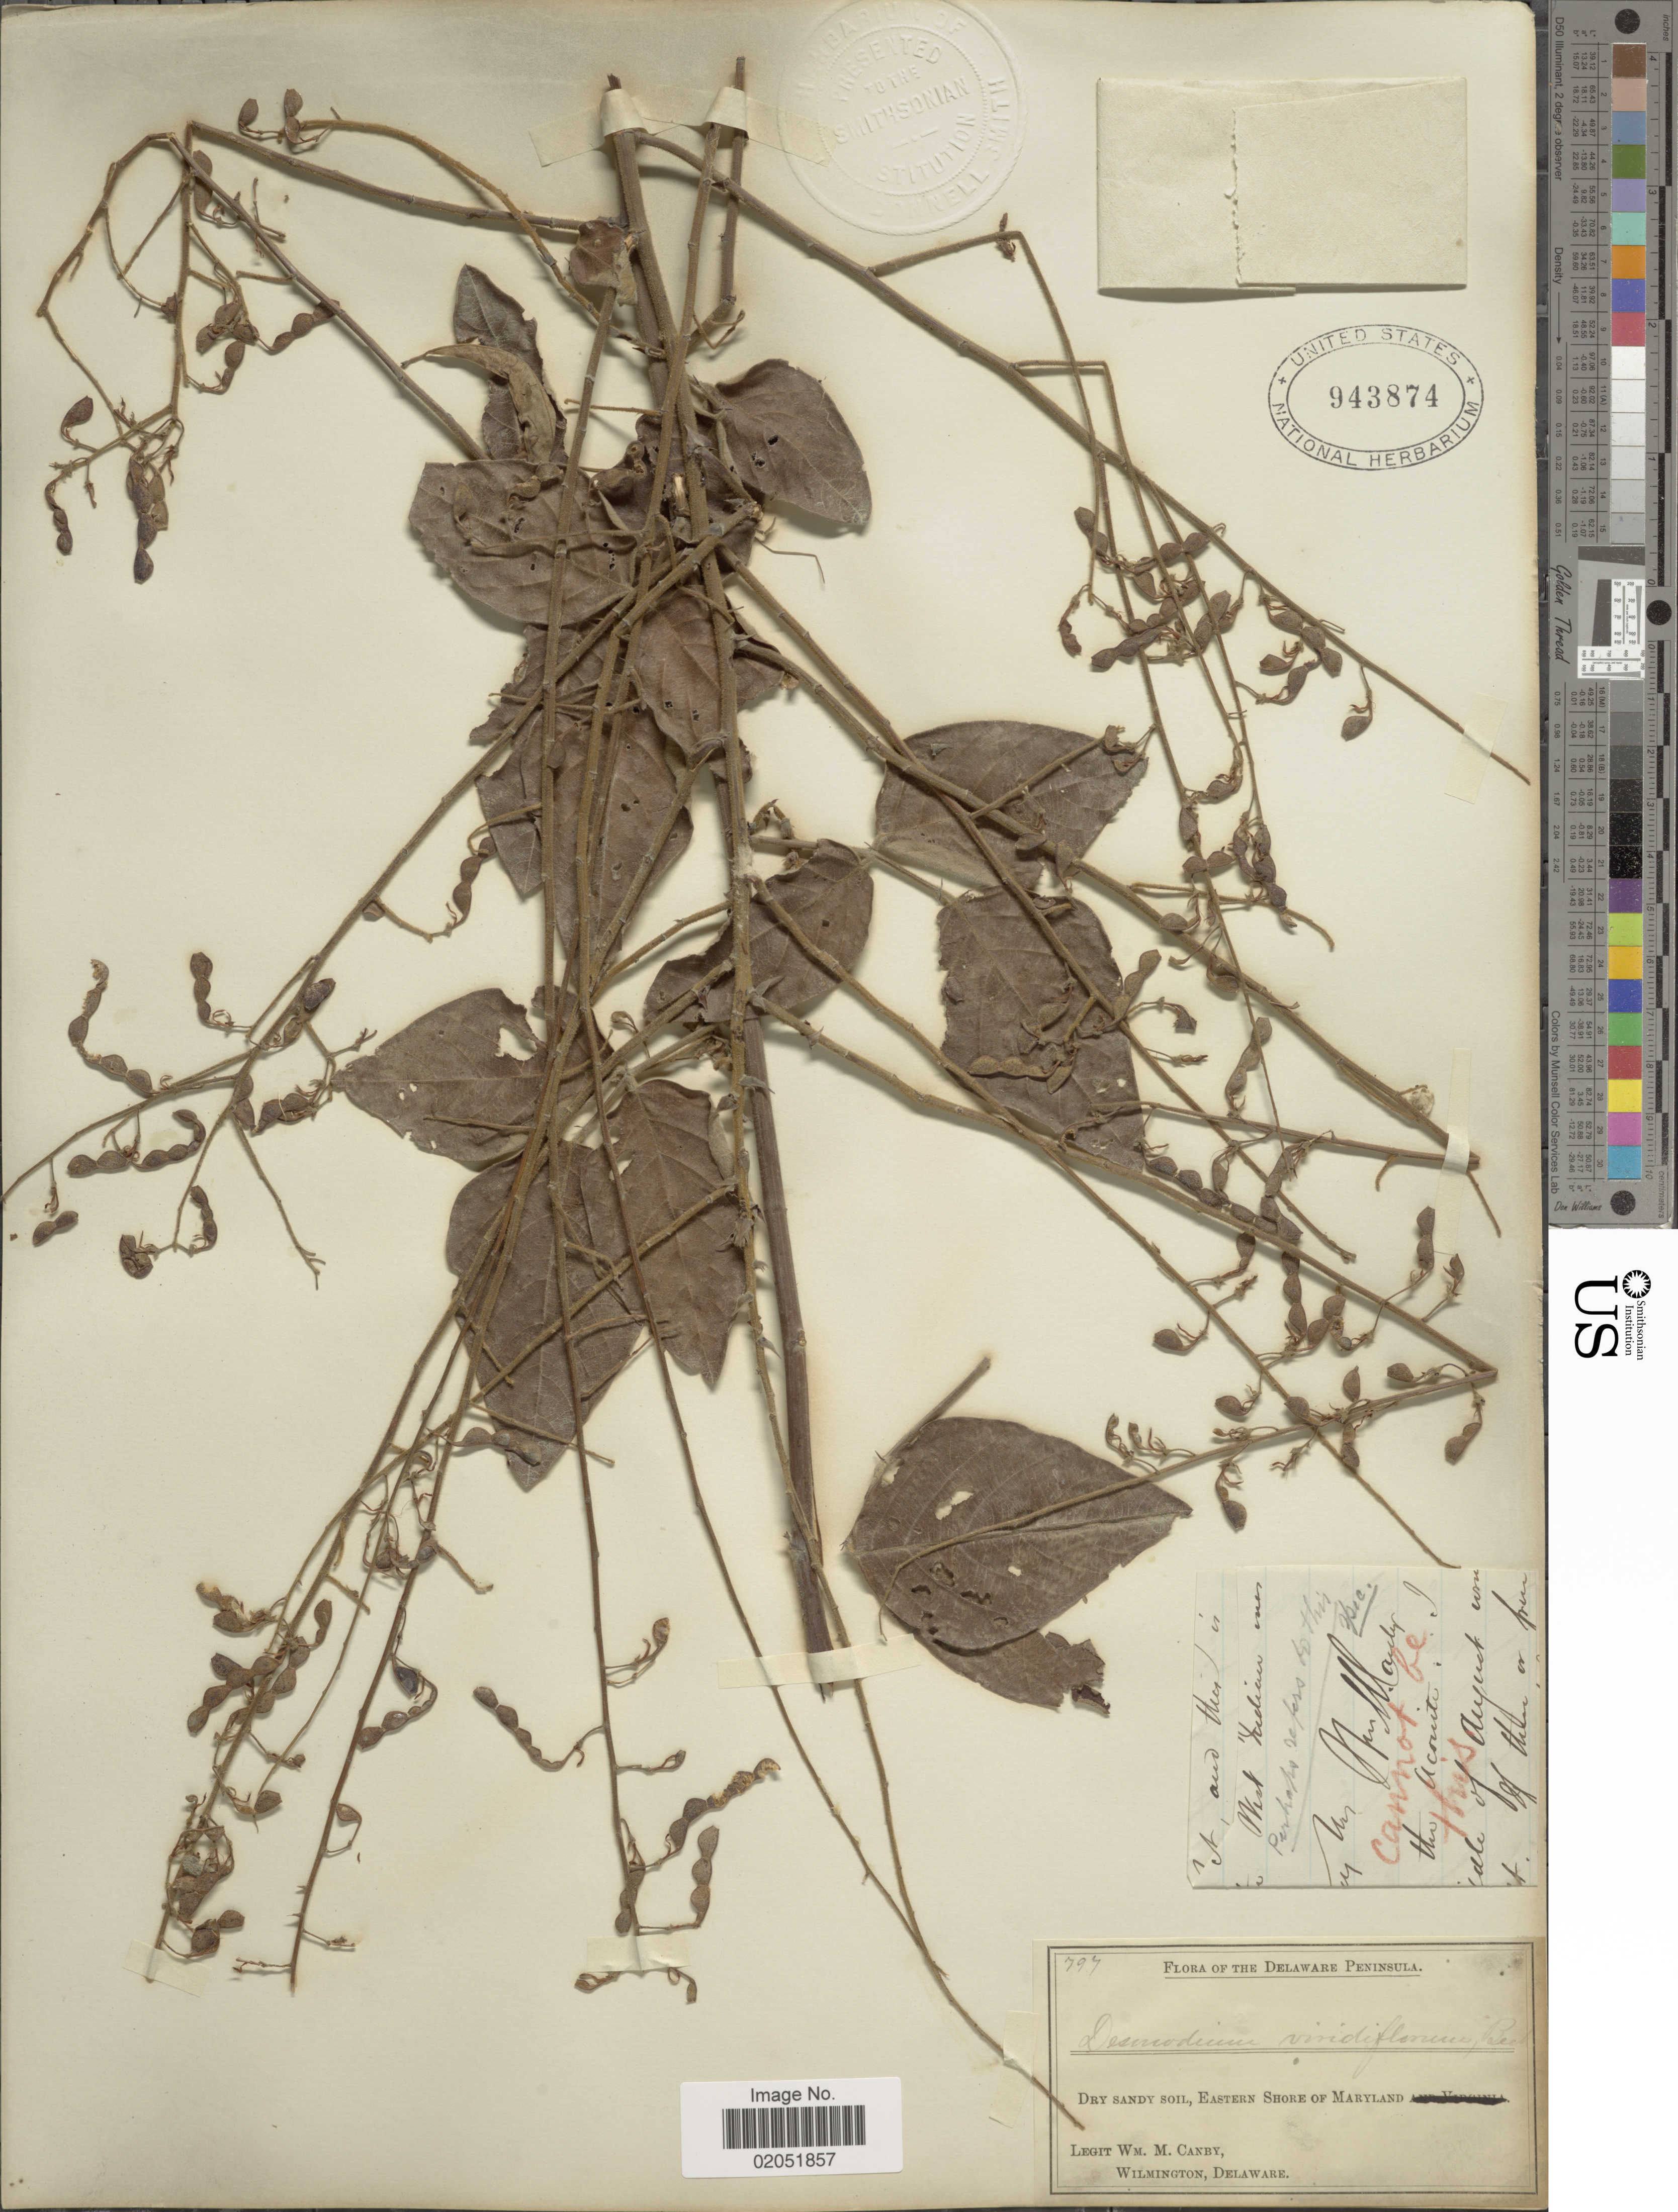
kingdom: Plantae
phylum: Tracheophyta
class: Magnoliopsida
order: Fabales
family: Fabaceae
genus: Desmodium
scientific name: Desmodium viridiflorum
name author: (L.) DC.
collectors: W. M. Canby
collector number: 797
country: United States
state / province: Maryland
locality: Dry sand soil, Eastern Shore of Maryland.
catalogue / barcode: US 943874